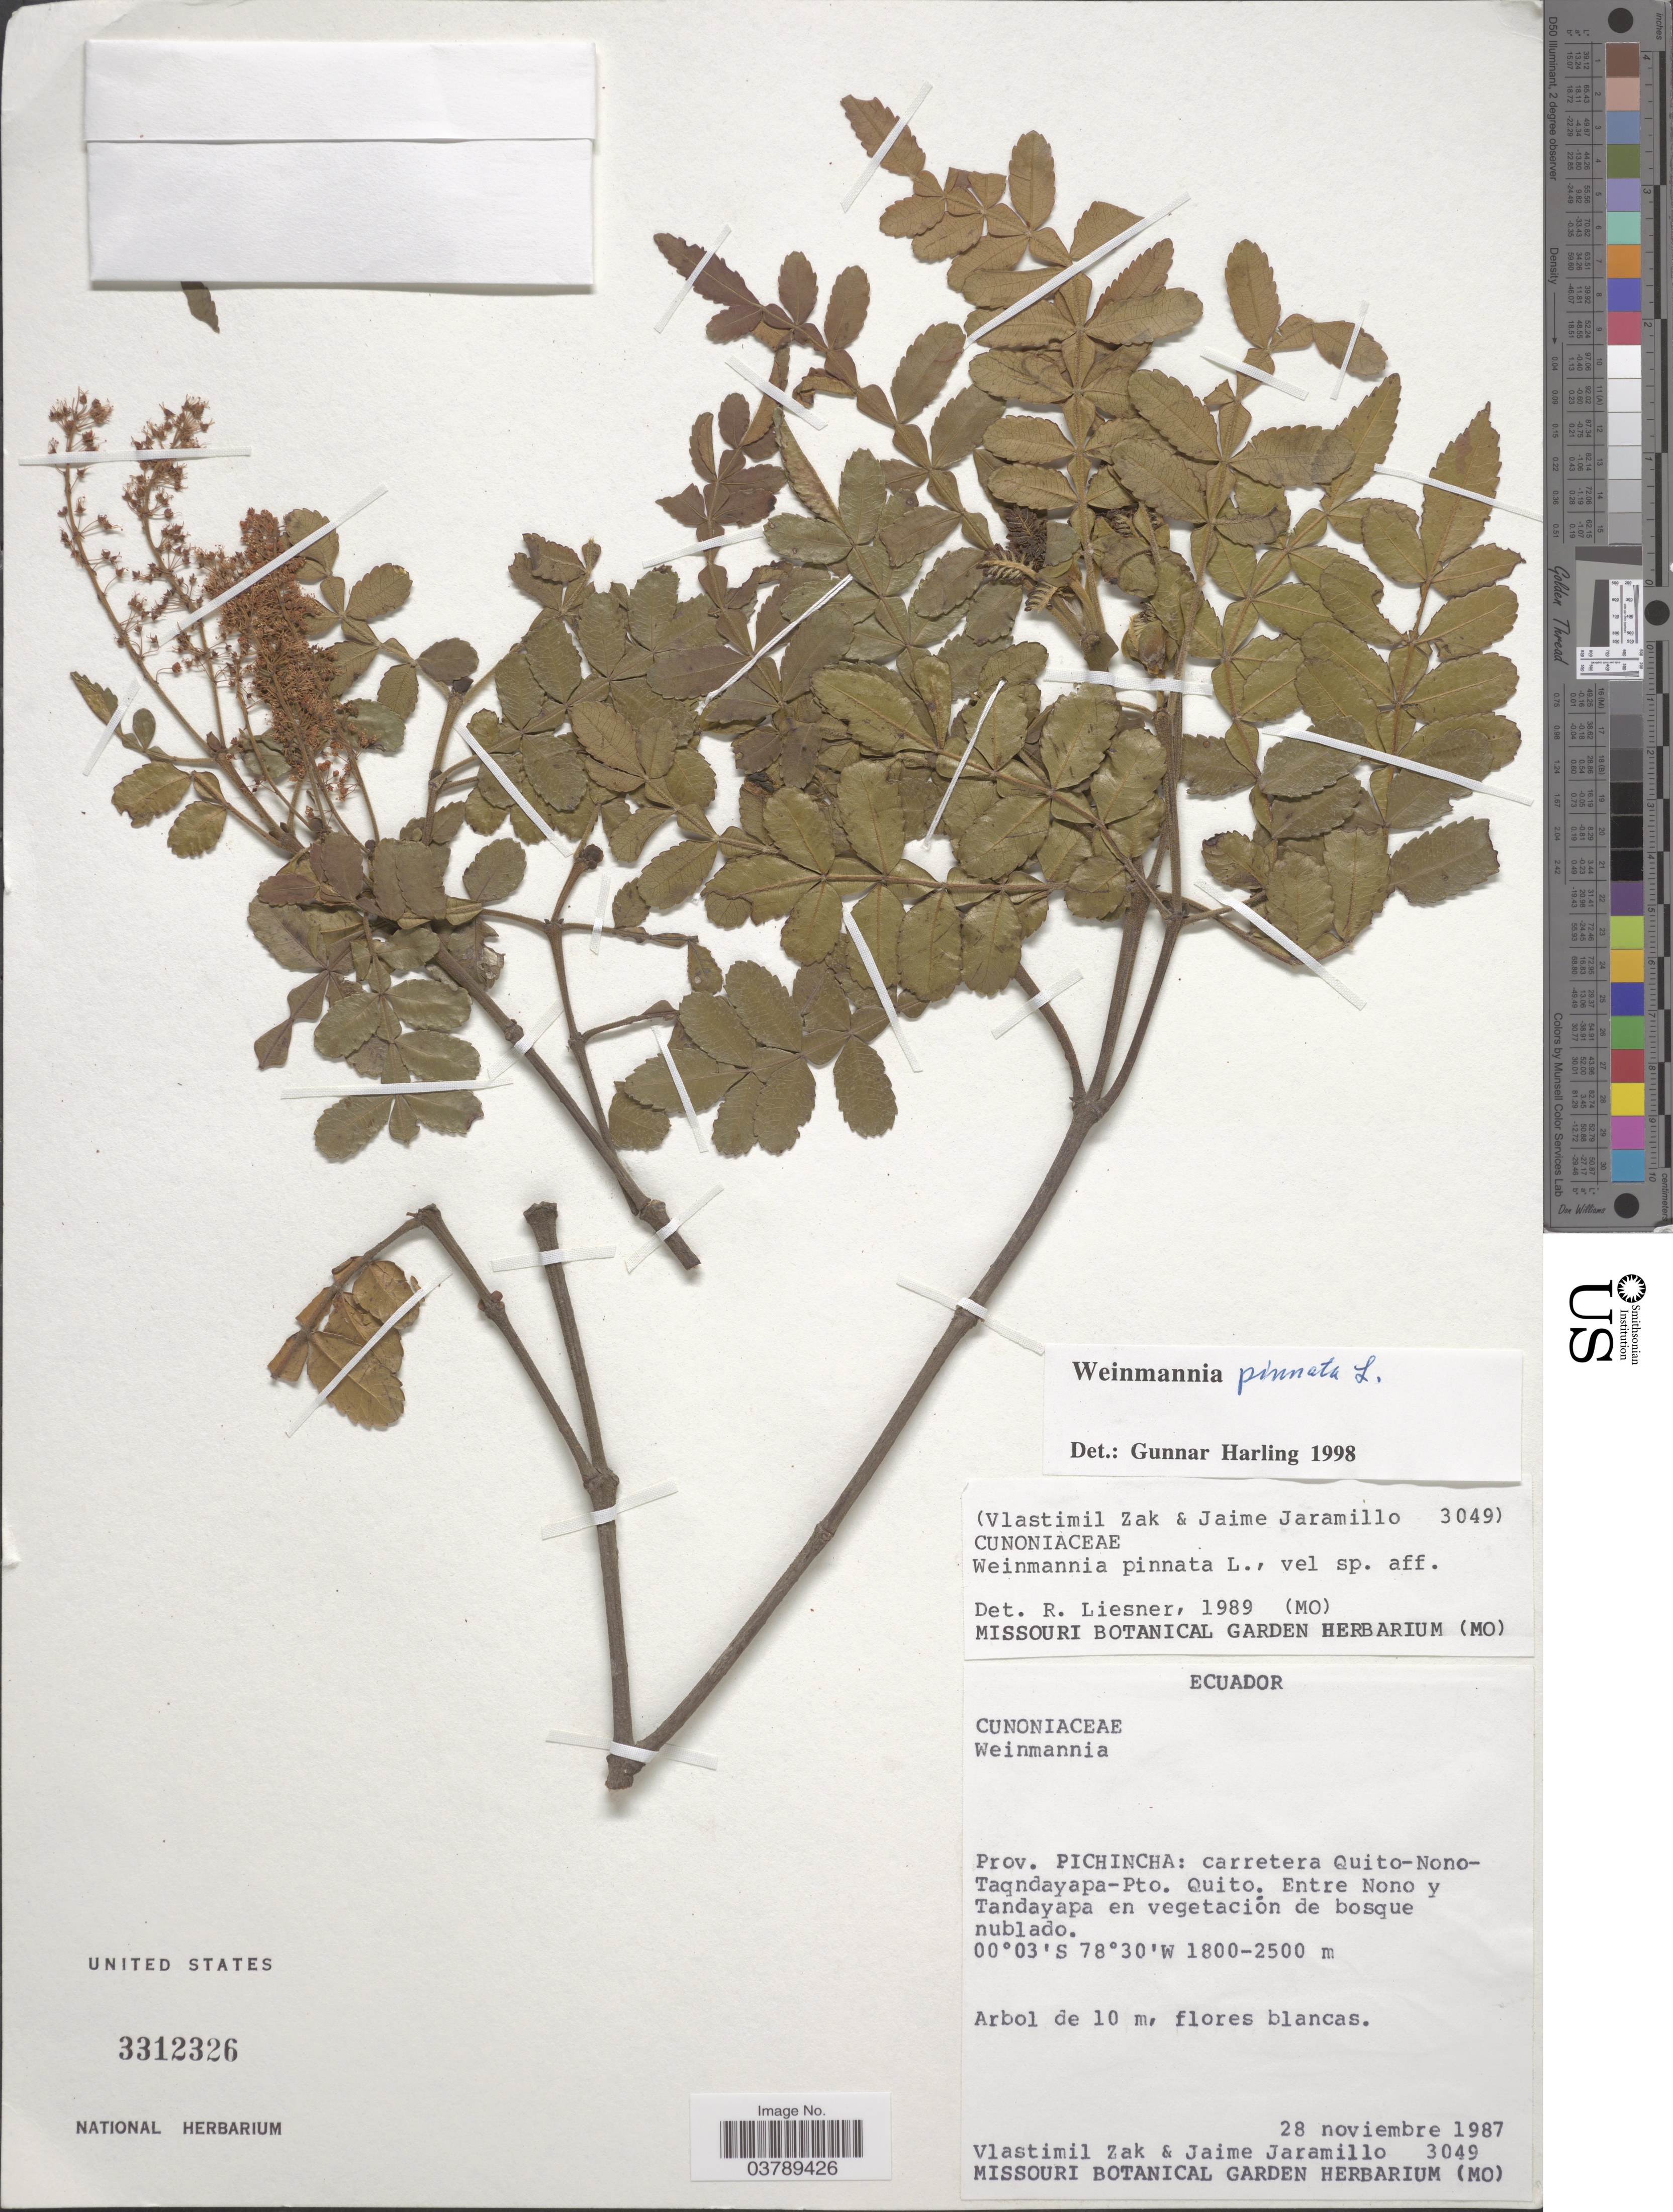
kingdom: Plantae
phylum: Tracheophyta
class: Magnoliopsida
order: Oxalidales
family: Cunoniaceae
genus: Weinmannia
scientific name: Weinmannia pinnata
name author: L.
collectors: V. Zak & J. Jaramillo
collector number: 3049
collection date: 1987-11-28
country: Ecuador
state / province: Pichincha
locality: Carretera Quito-Nono-Taqndayapa-Pto. Quito. Entre Nono y Tandayapa.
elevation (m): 1800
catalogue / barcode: US 3312326